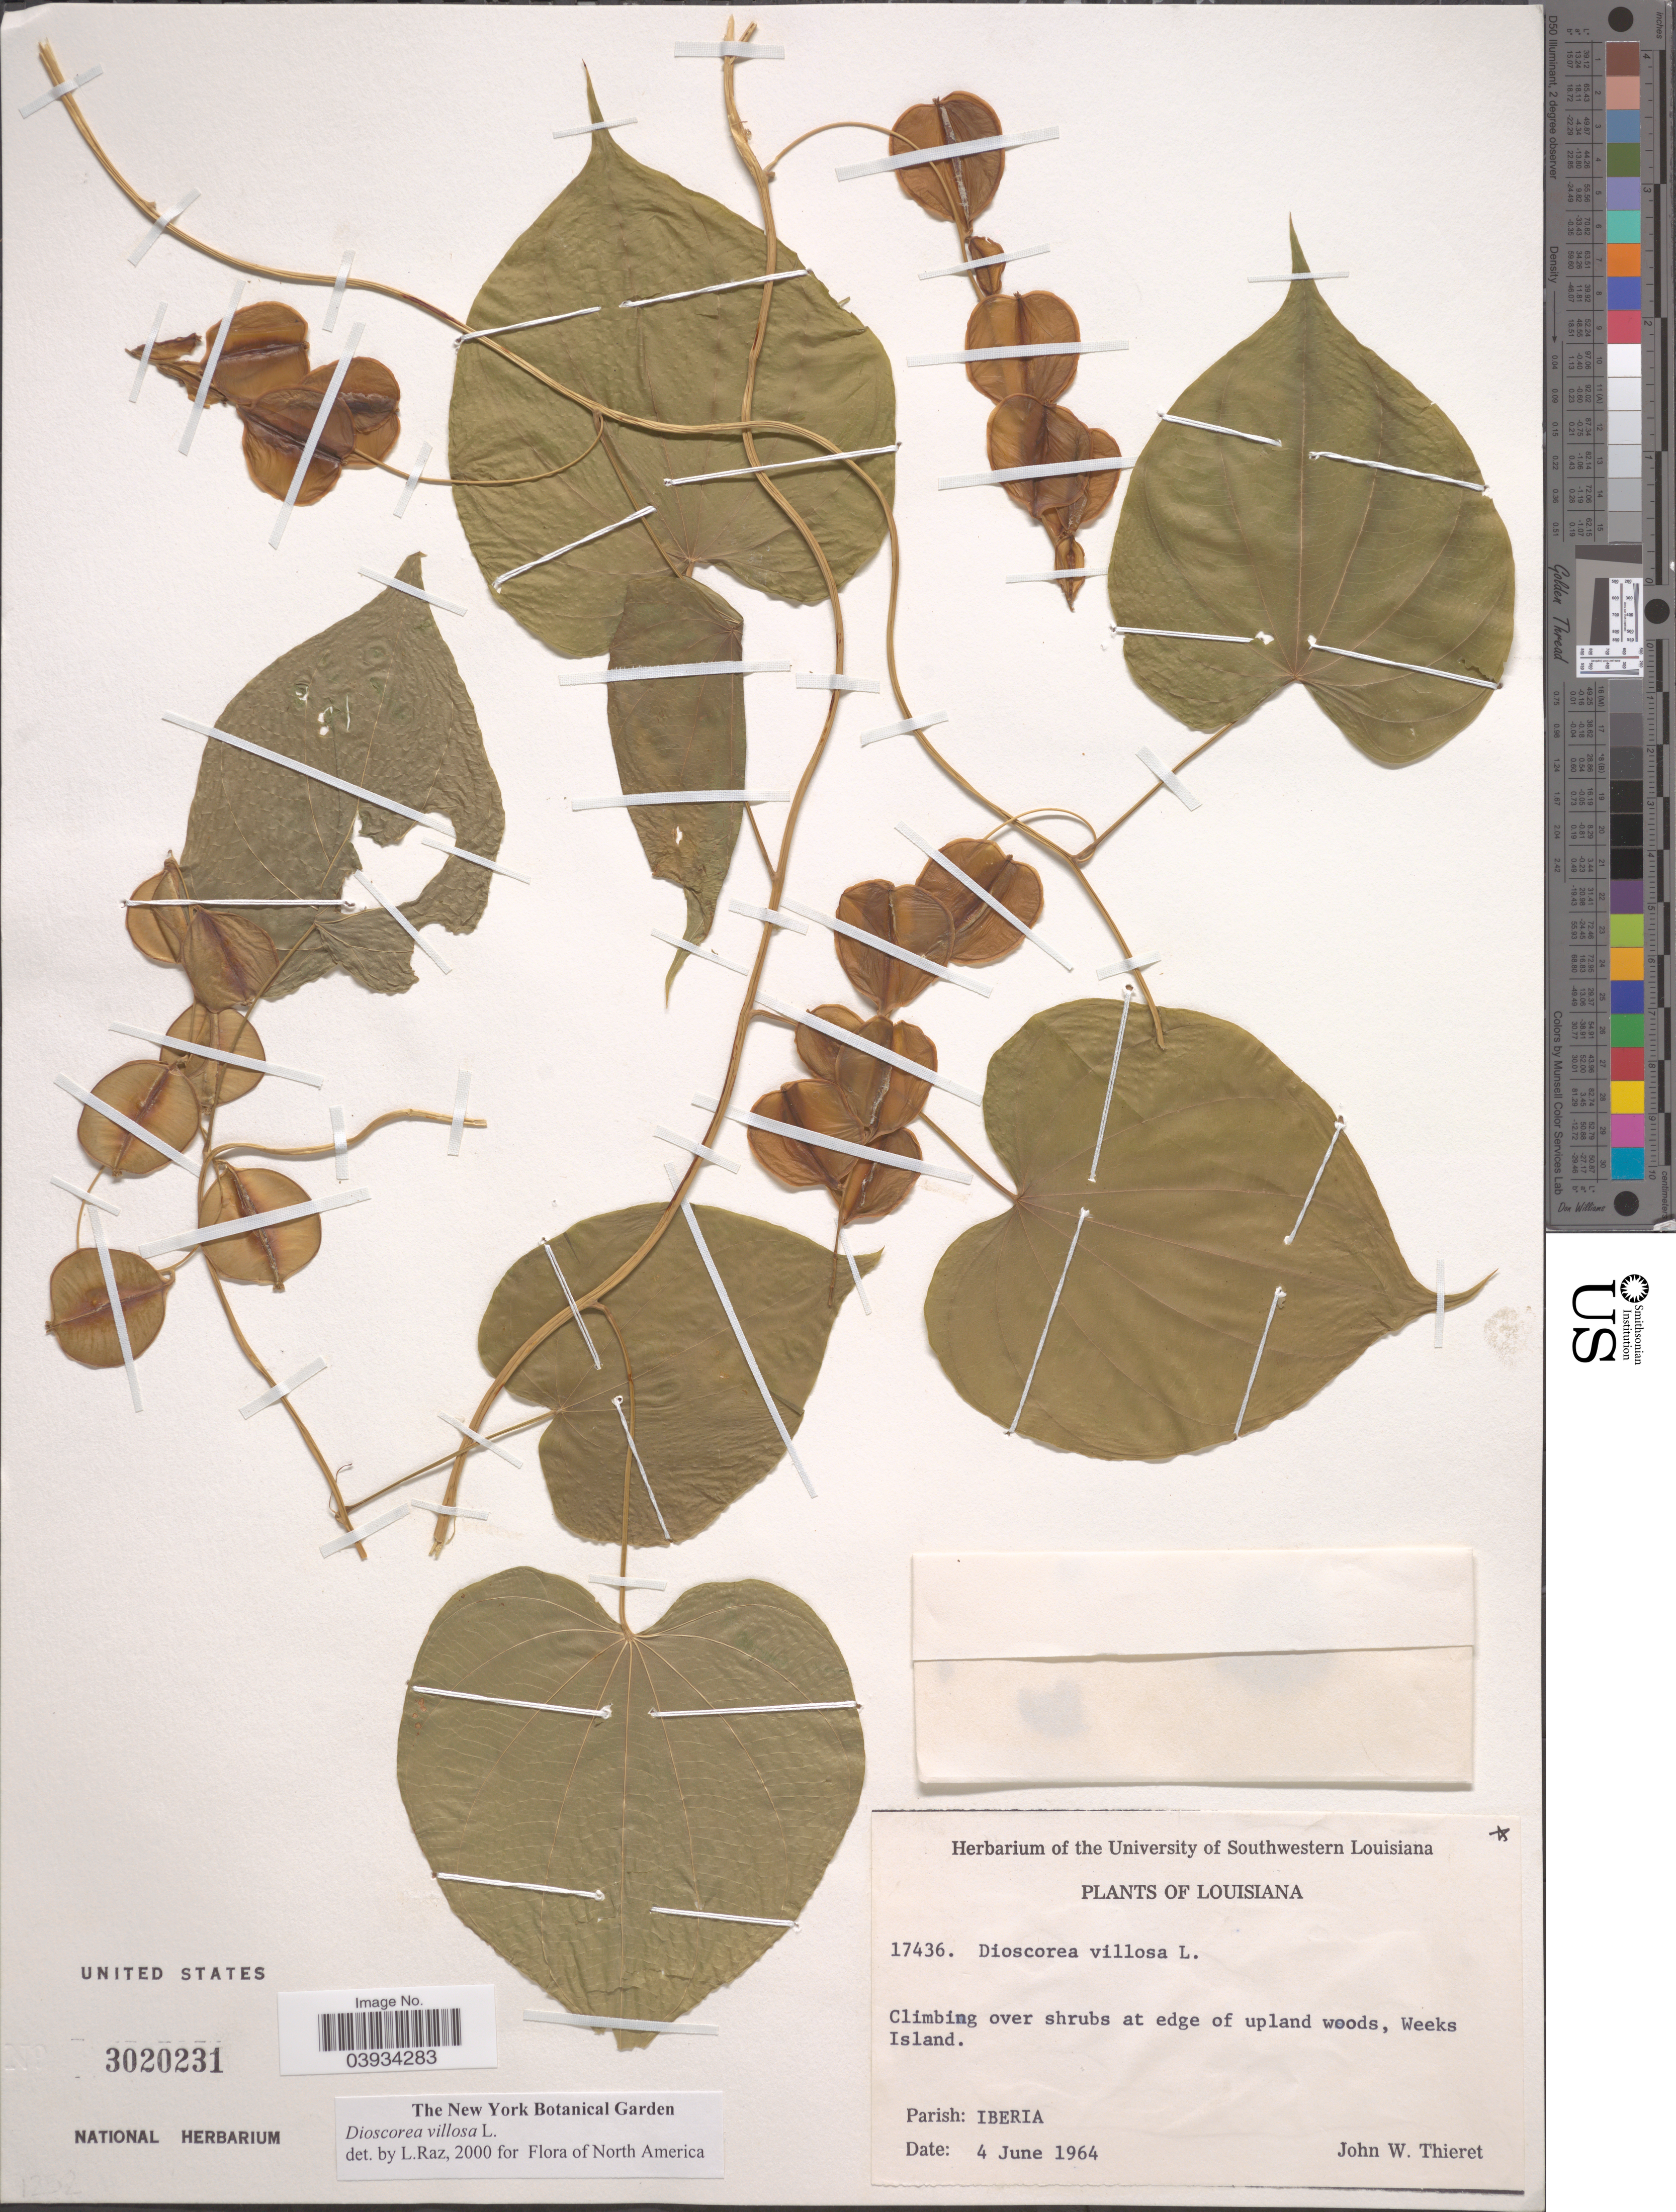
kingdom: Plantae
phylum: Tracheophyta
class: Liliopsida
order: Dioscoreales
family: Dioscoreaceae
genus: Dioscorea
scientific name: Dioscorea villosa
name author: L.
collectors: J. W. Thieret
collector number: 17436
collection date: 1964-06-04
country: United States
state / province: Louisiana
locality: Weeks Island. Parish: Iberia.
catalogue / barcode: US 3020231